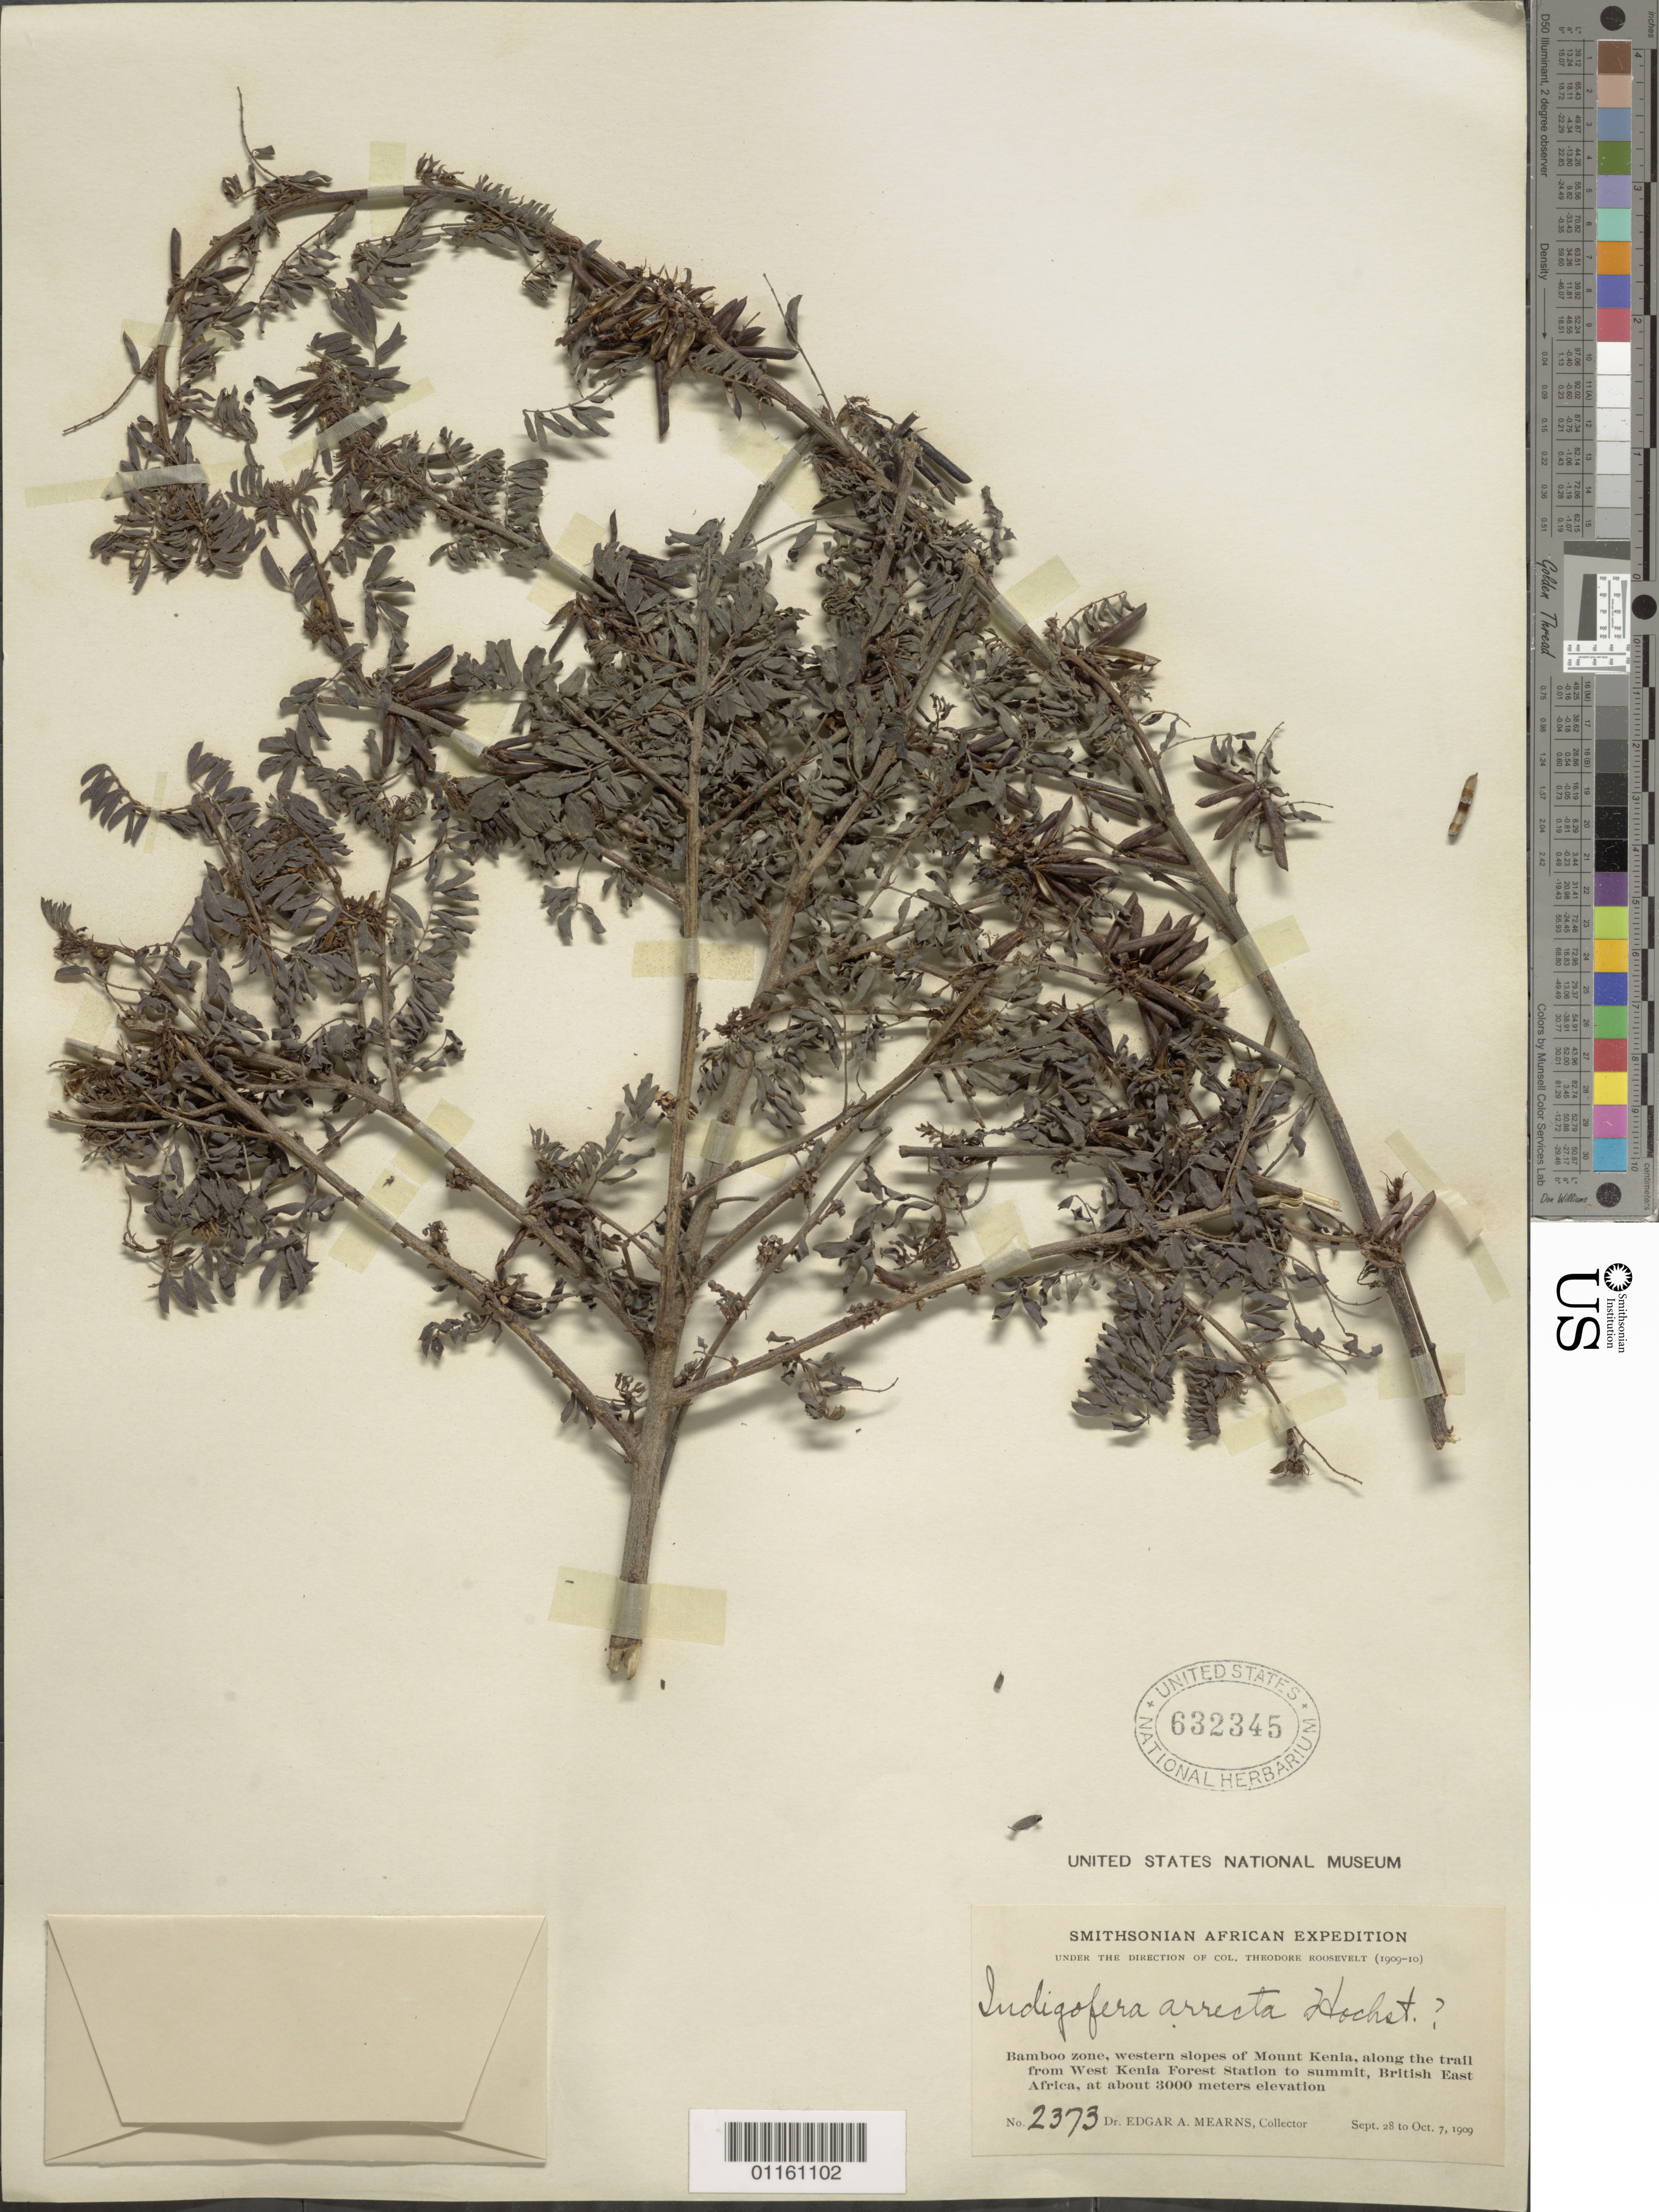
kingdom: Plantae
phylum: Tracheophyta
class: Magnoliopsida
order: Fabales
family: Fabaceae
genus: Indigofera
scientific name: Indigofera arrecta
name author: Hochst. ex A. Rich.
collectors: E. A. Mearns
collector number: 2373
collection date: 1909-09-28/1909-10-07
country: Kenya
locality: Bamboo zone, W slopes of Mt. Kenia, along trail from W Kenia Forest Station to Summit.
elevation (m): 3000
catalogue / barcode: US 632345